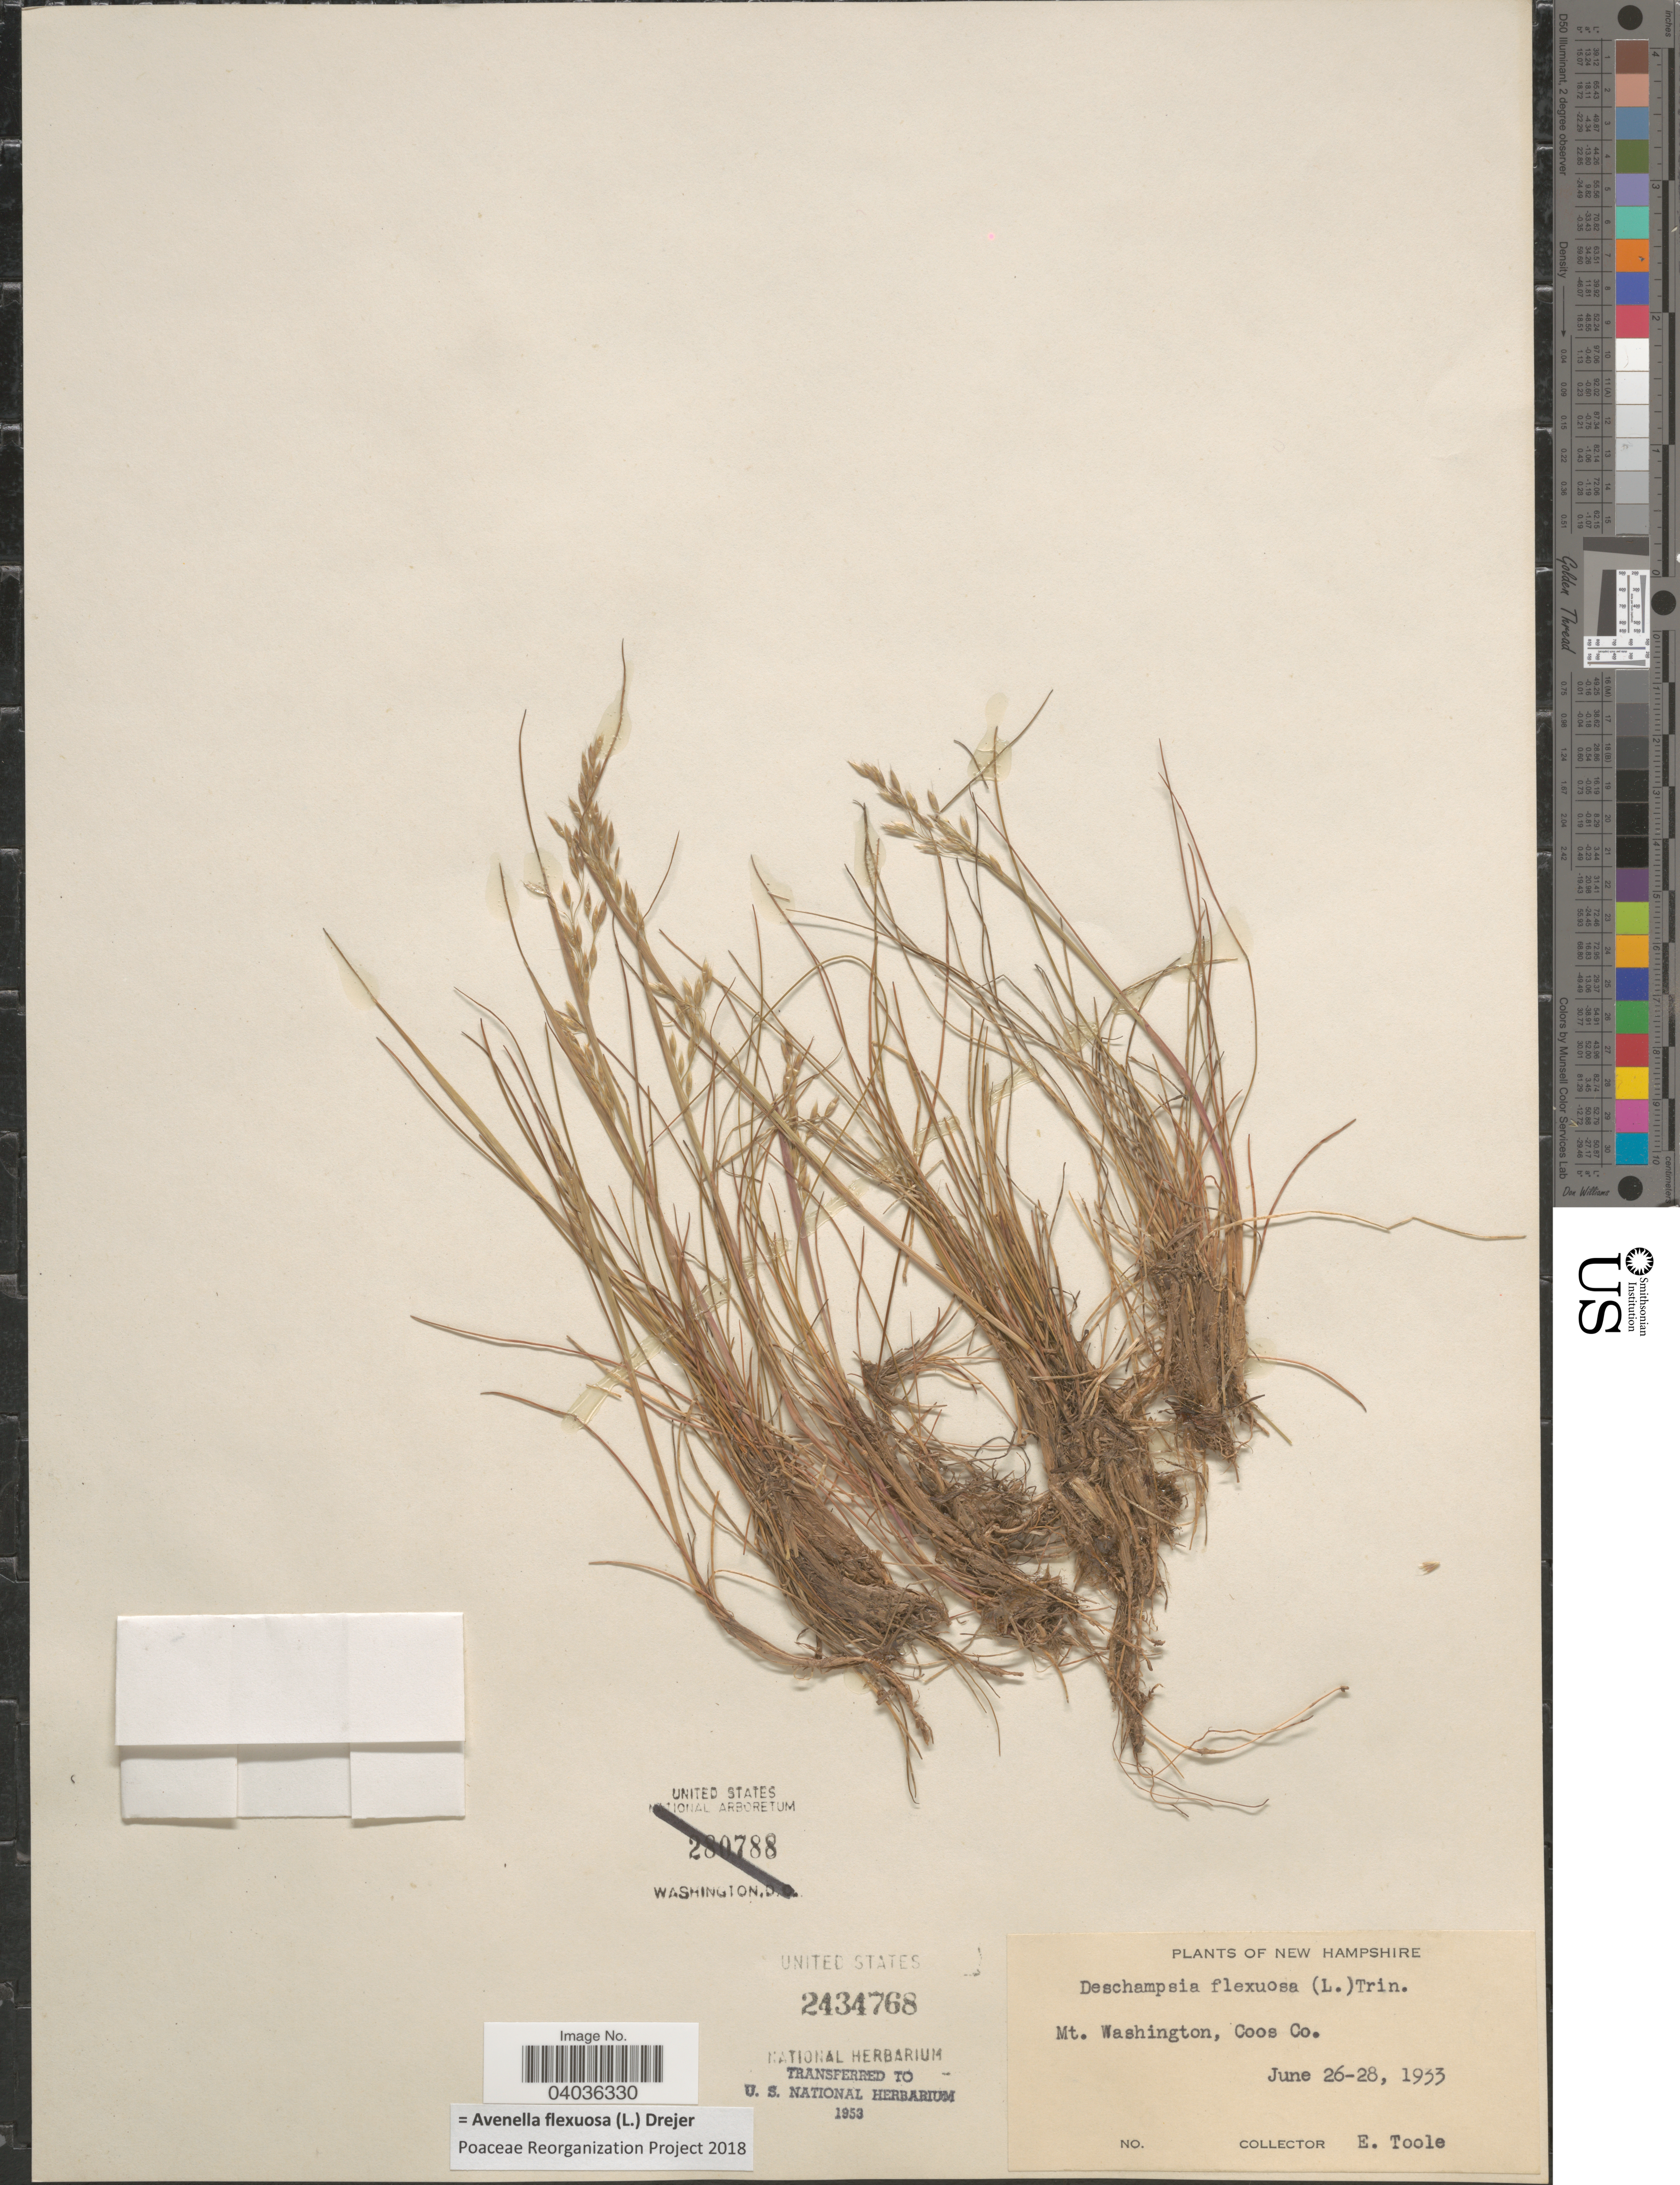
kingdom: Plantae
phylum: Tracheophyta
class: Liliopsida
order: Poales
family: Poaceae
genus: Avenella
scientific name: Avenella flexuosa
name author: (L.) Drejer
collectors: E. Toole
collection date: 1933-06-26/1933-06-28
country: United States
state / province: New Hampshire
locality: Mt. Washington, Coos Co.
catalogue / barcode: US 2434768